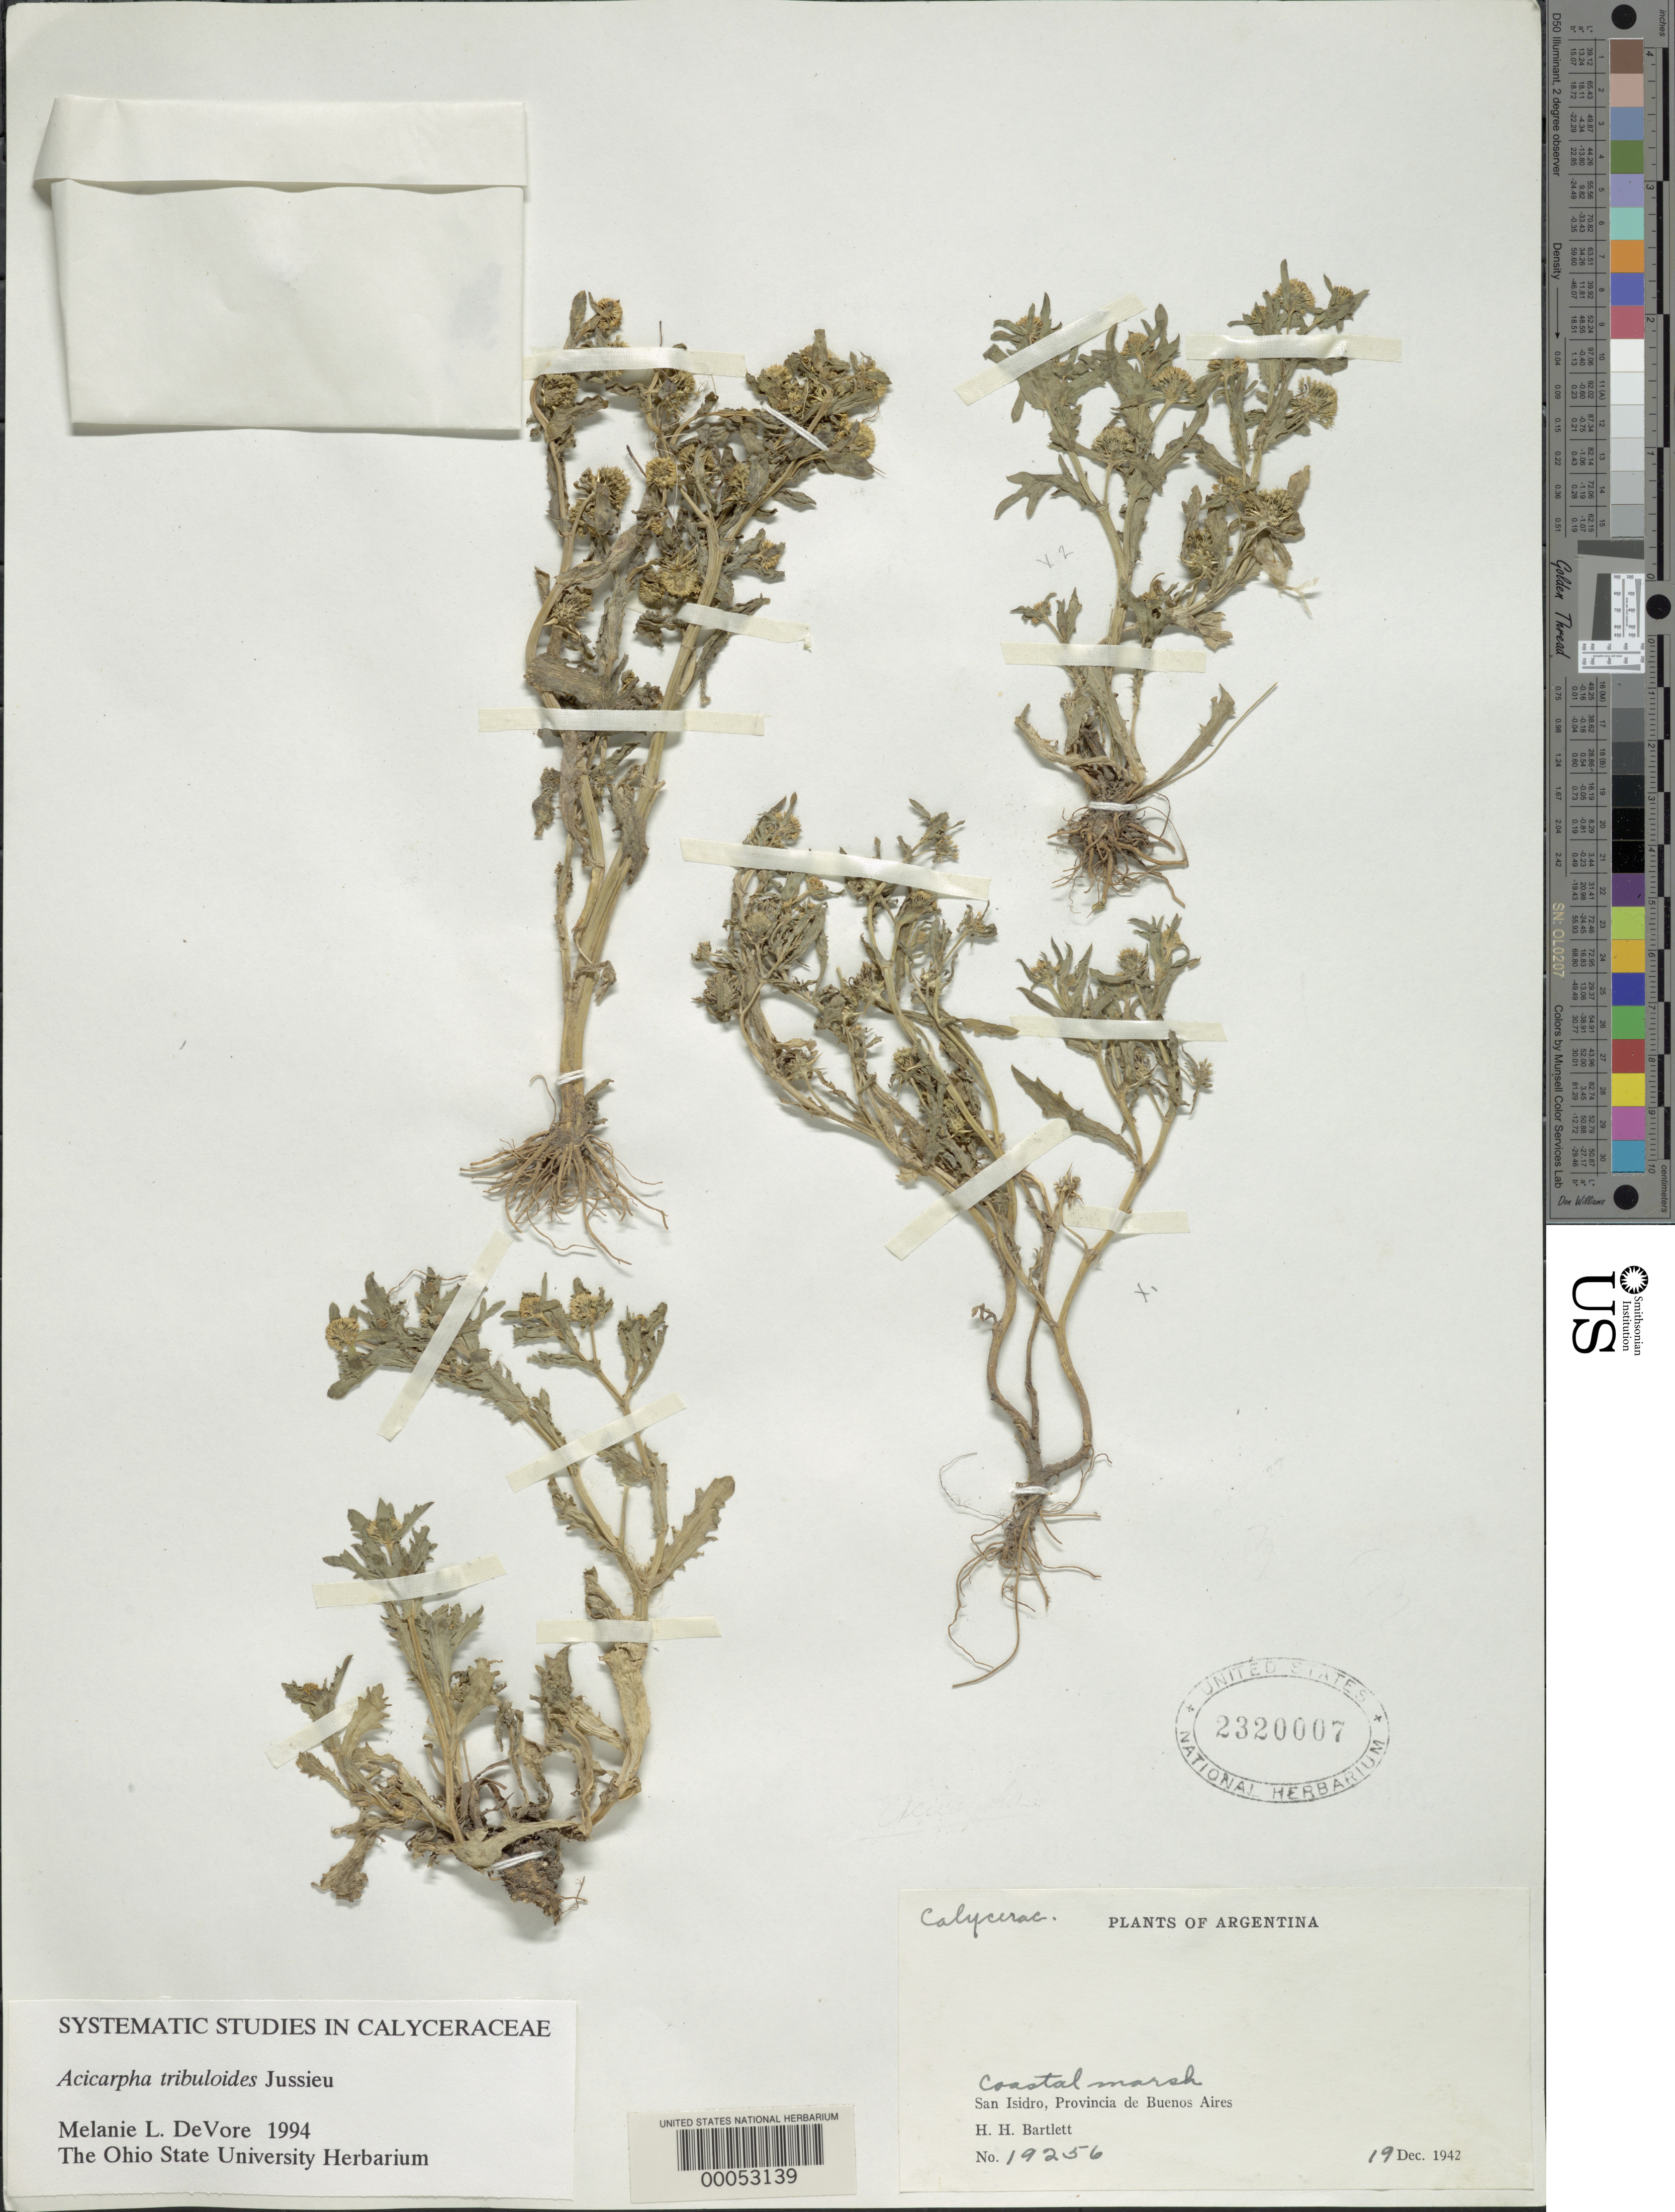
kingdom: Plantae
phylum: Tracheophyta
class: Magnoliopsida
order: Asterales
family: Calyceraceae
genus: Acicarpha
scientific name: Acicarpha tribuloides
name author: Juss.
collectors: H. H. Bartlett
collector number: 19256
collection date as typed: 19 Dec 1942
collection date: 1942-12-19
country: Argentina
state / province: Buenos Aires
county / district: San Isidro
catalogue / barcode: US 2320007